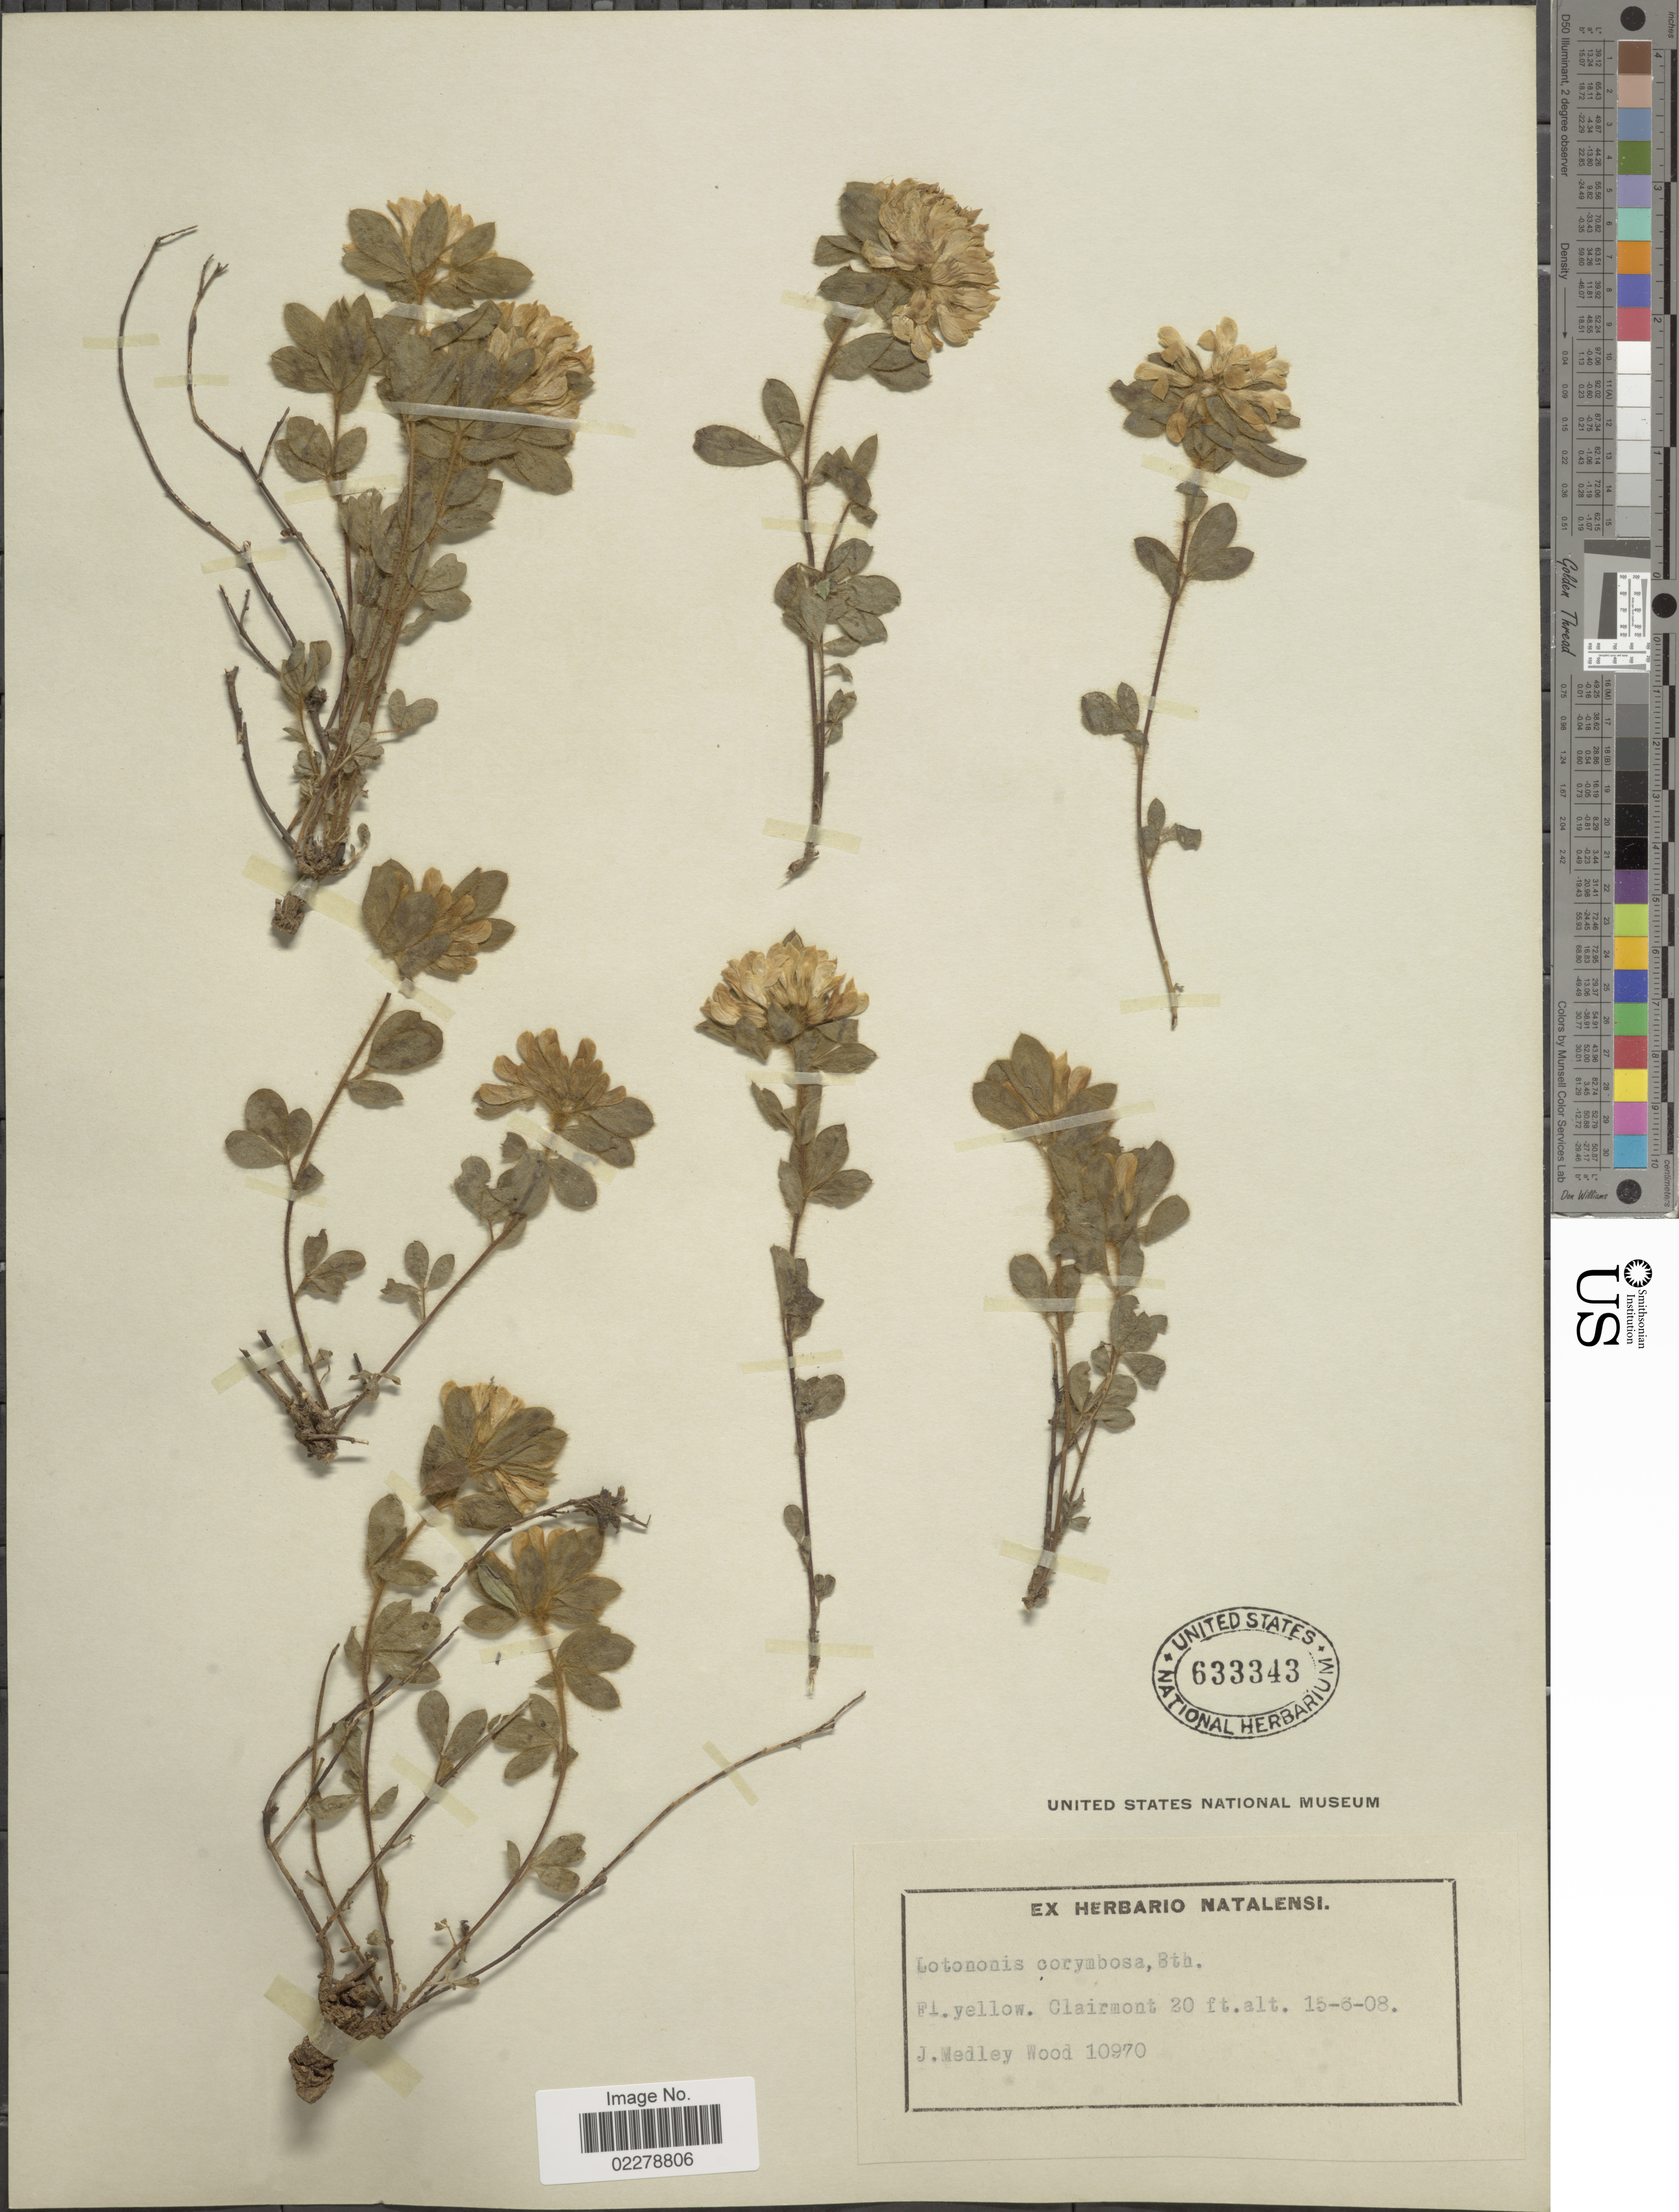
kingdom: Plantae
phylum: Tracheophyta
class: Magnoliopsida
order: Fabales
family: Fabaceae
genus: Lotononis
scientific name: Lotononis corymbosa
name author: Benth.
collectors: J. Medley Wood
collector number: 10970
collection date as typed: Transcribed d/m/y: 15/6/8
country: South Africa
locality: Clairmont.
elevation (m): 6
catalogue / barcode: US 633343